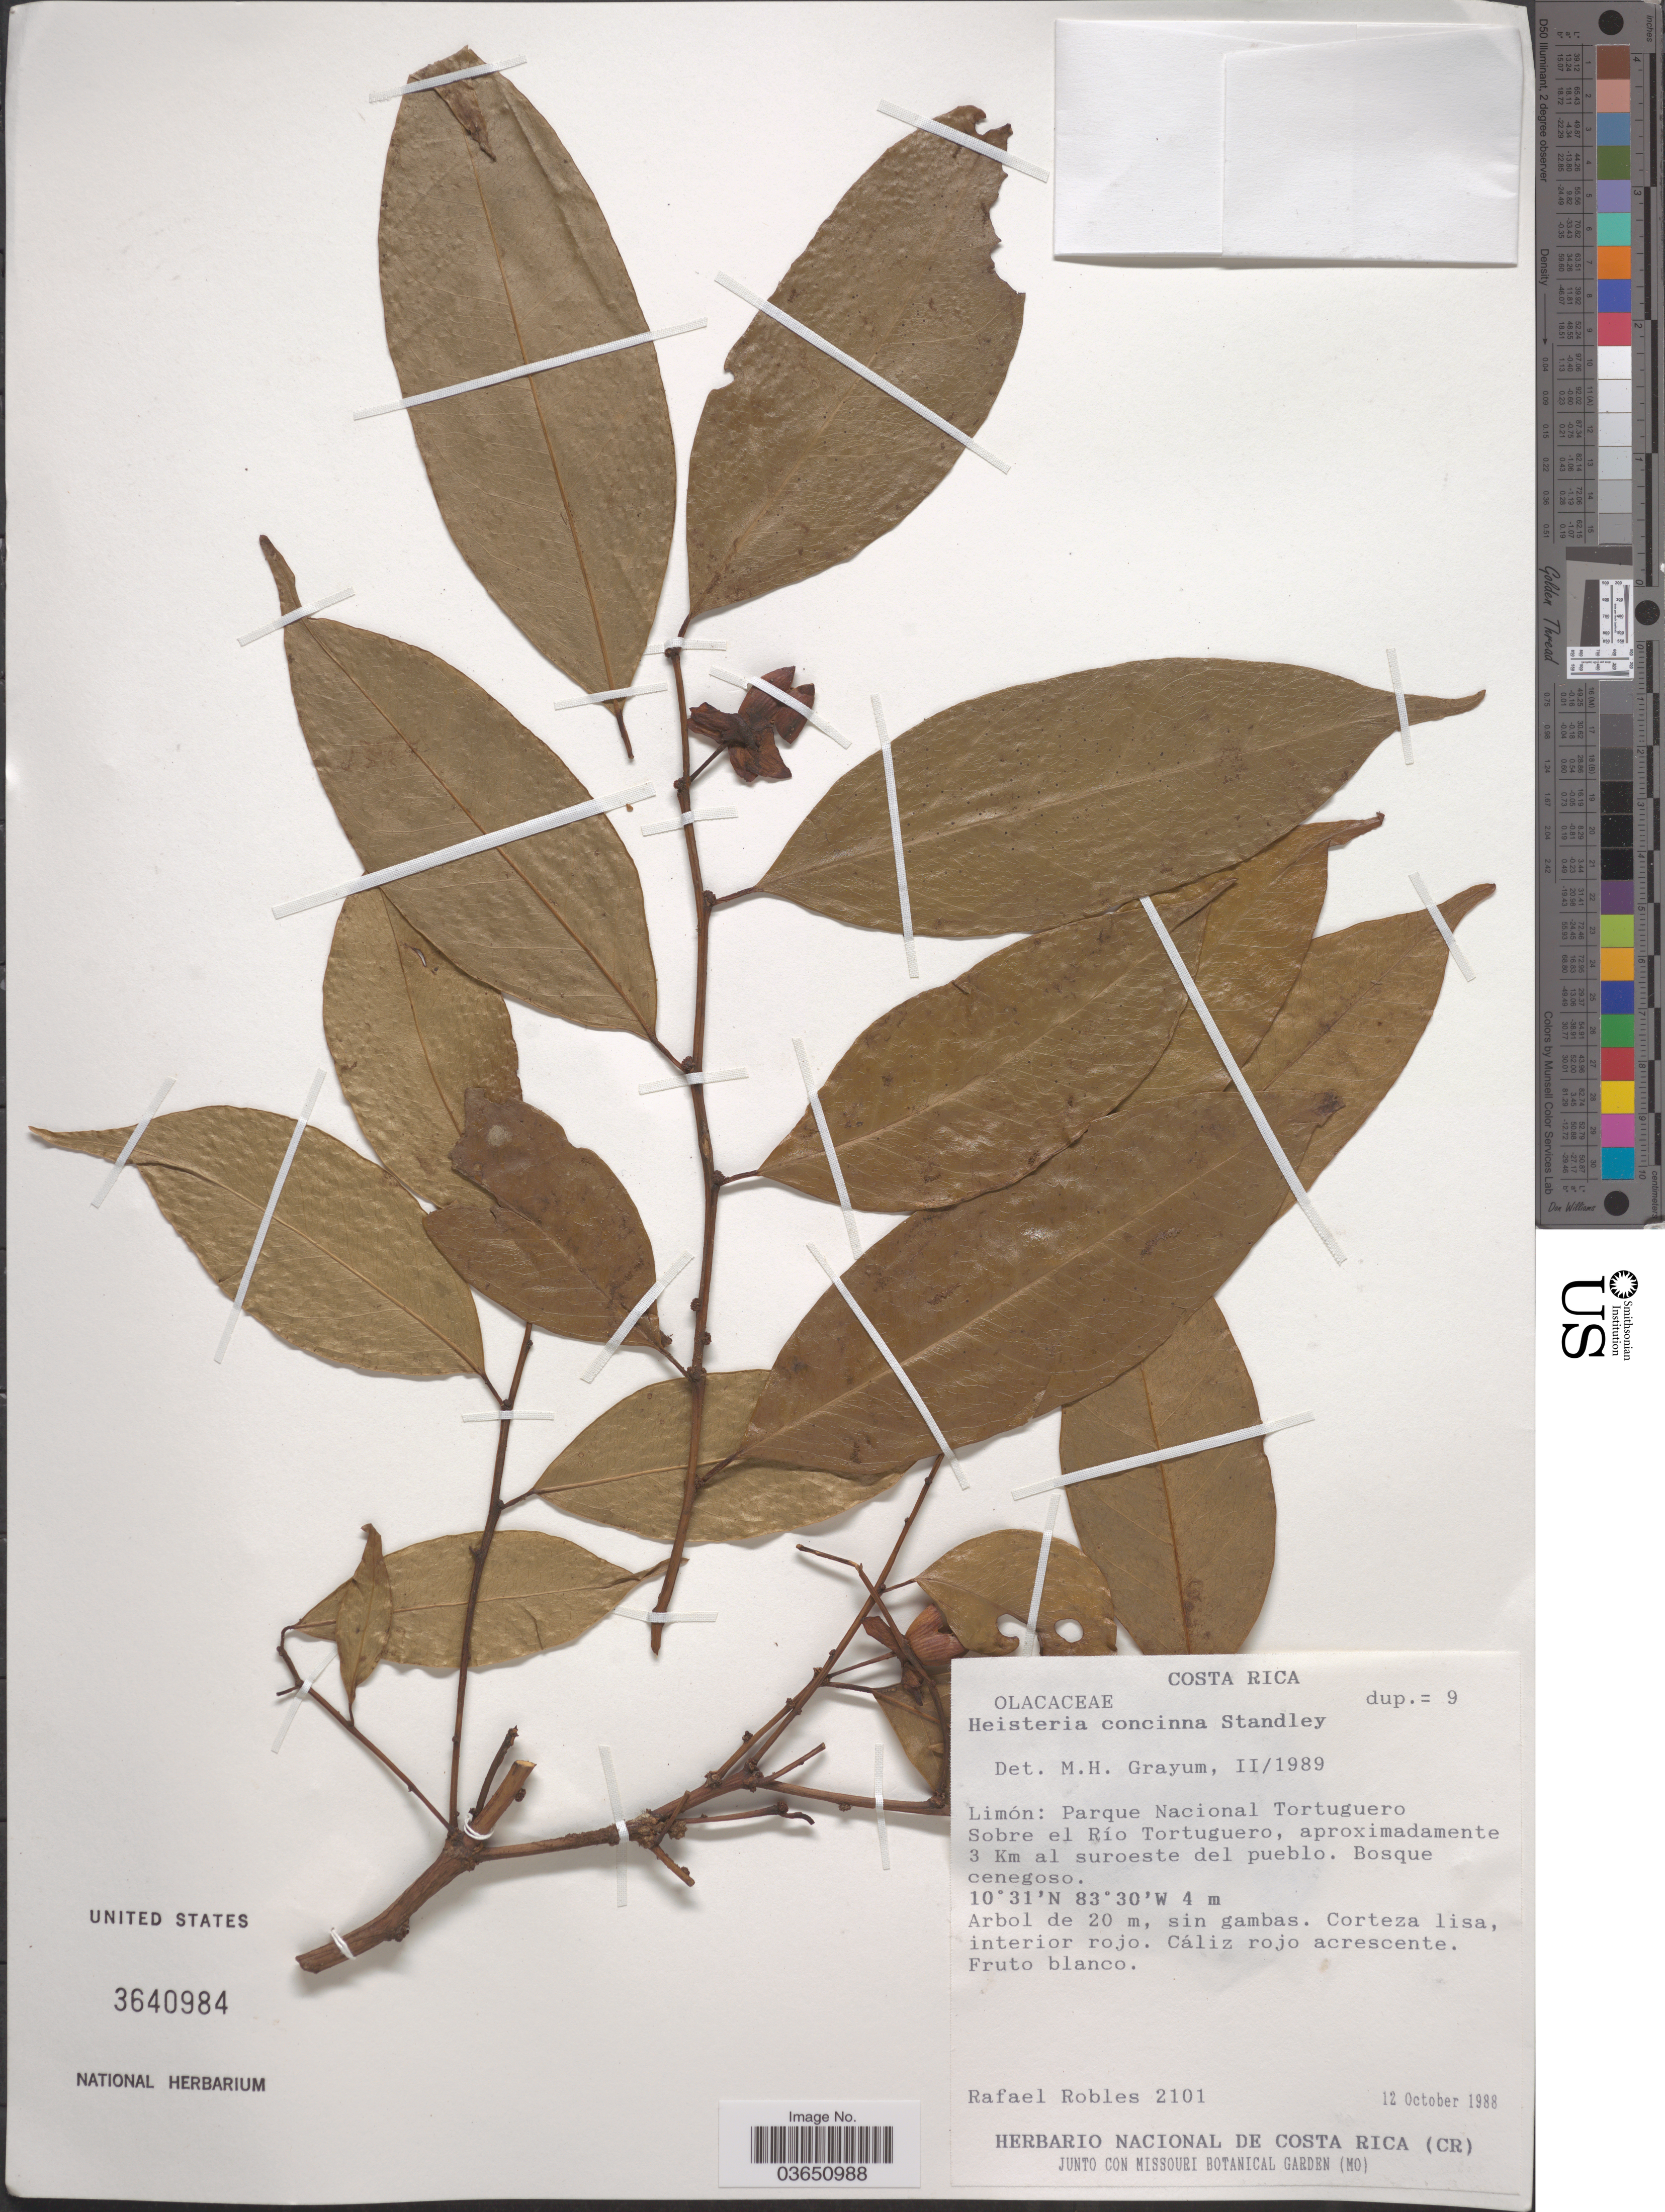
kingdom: Plantae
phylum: Tracheophyta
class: Magnoliopsida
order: Santalales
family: Erythropalaceae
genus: Heisteria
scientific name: Heisteria concinna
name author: Standl.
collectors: R. Robles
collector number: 2101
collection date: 1988-10-12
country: Costa Rica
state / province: Limón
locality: Parque Nacional Tortuguero. Sobre el Río Tortuguero, aproximadamente 3 Km al suroeste del pueblo.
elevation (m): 4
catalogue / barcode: US 3640984